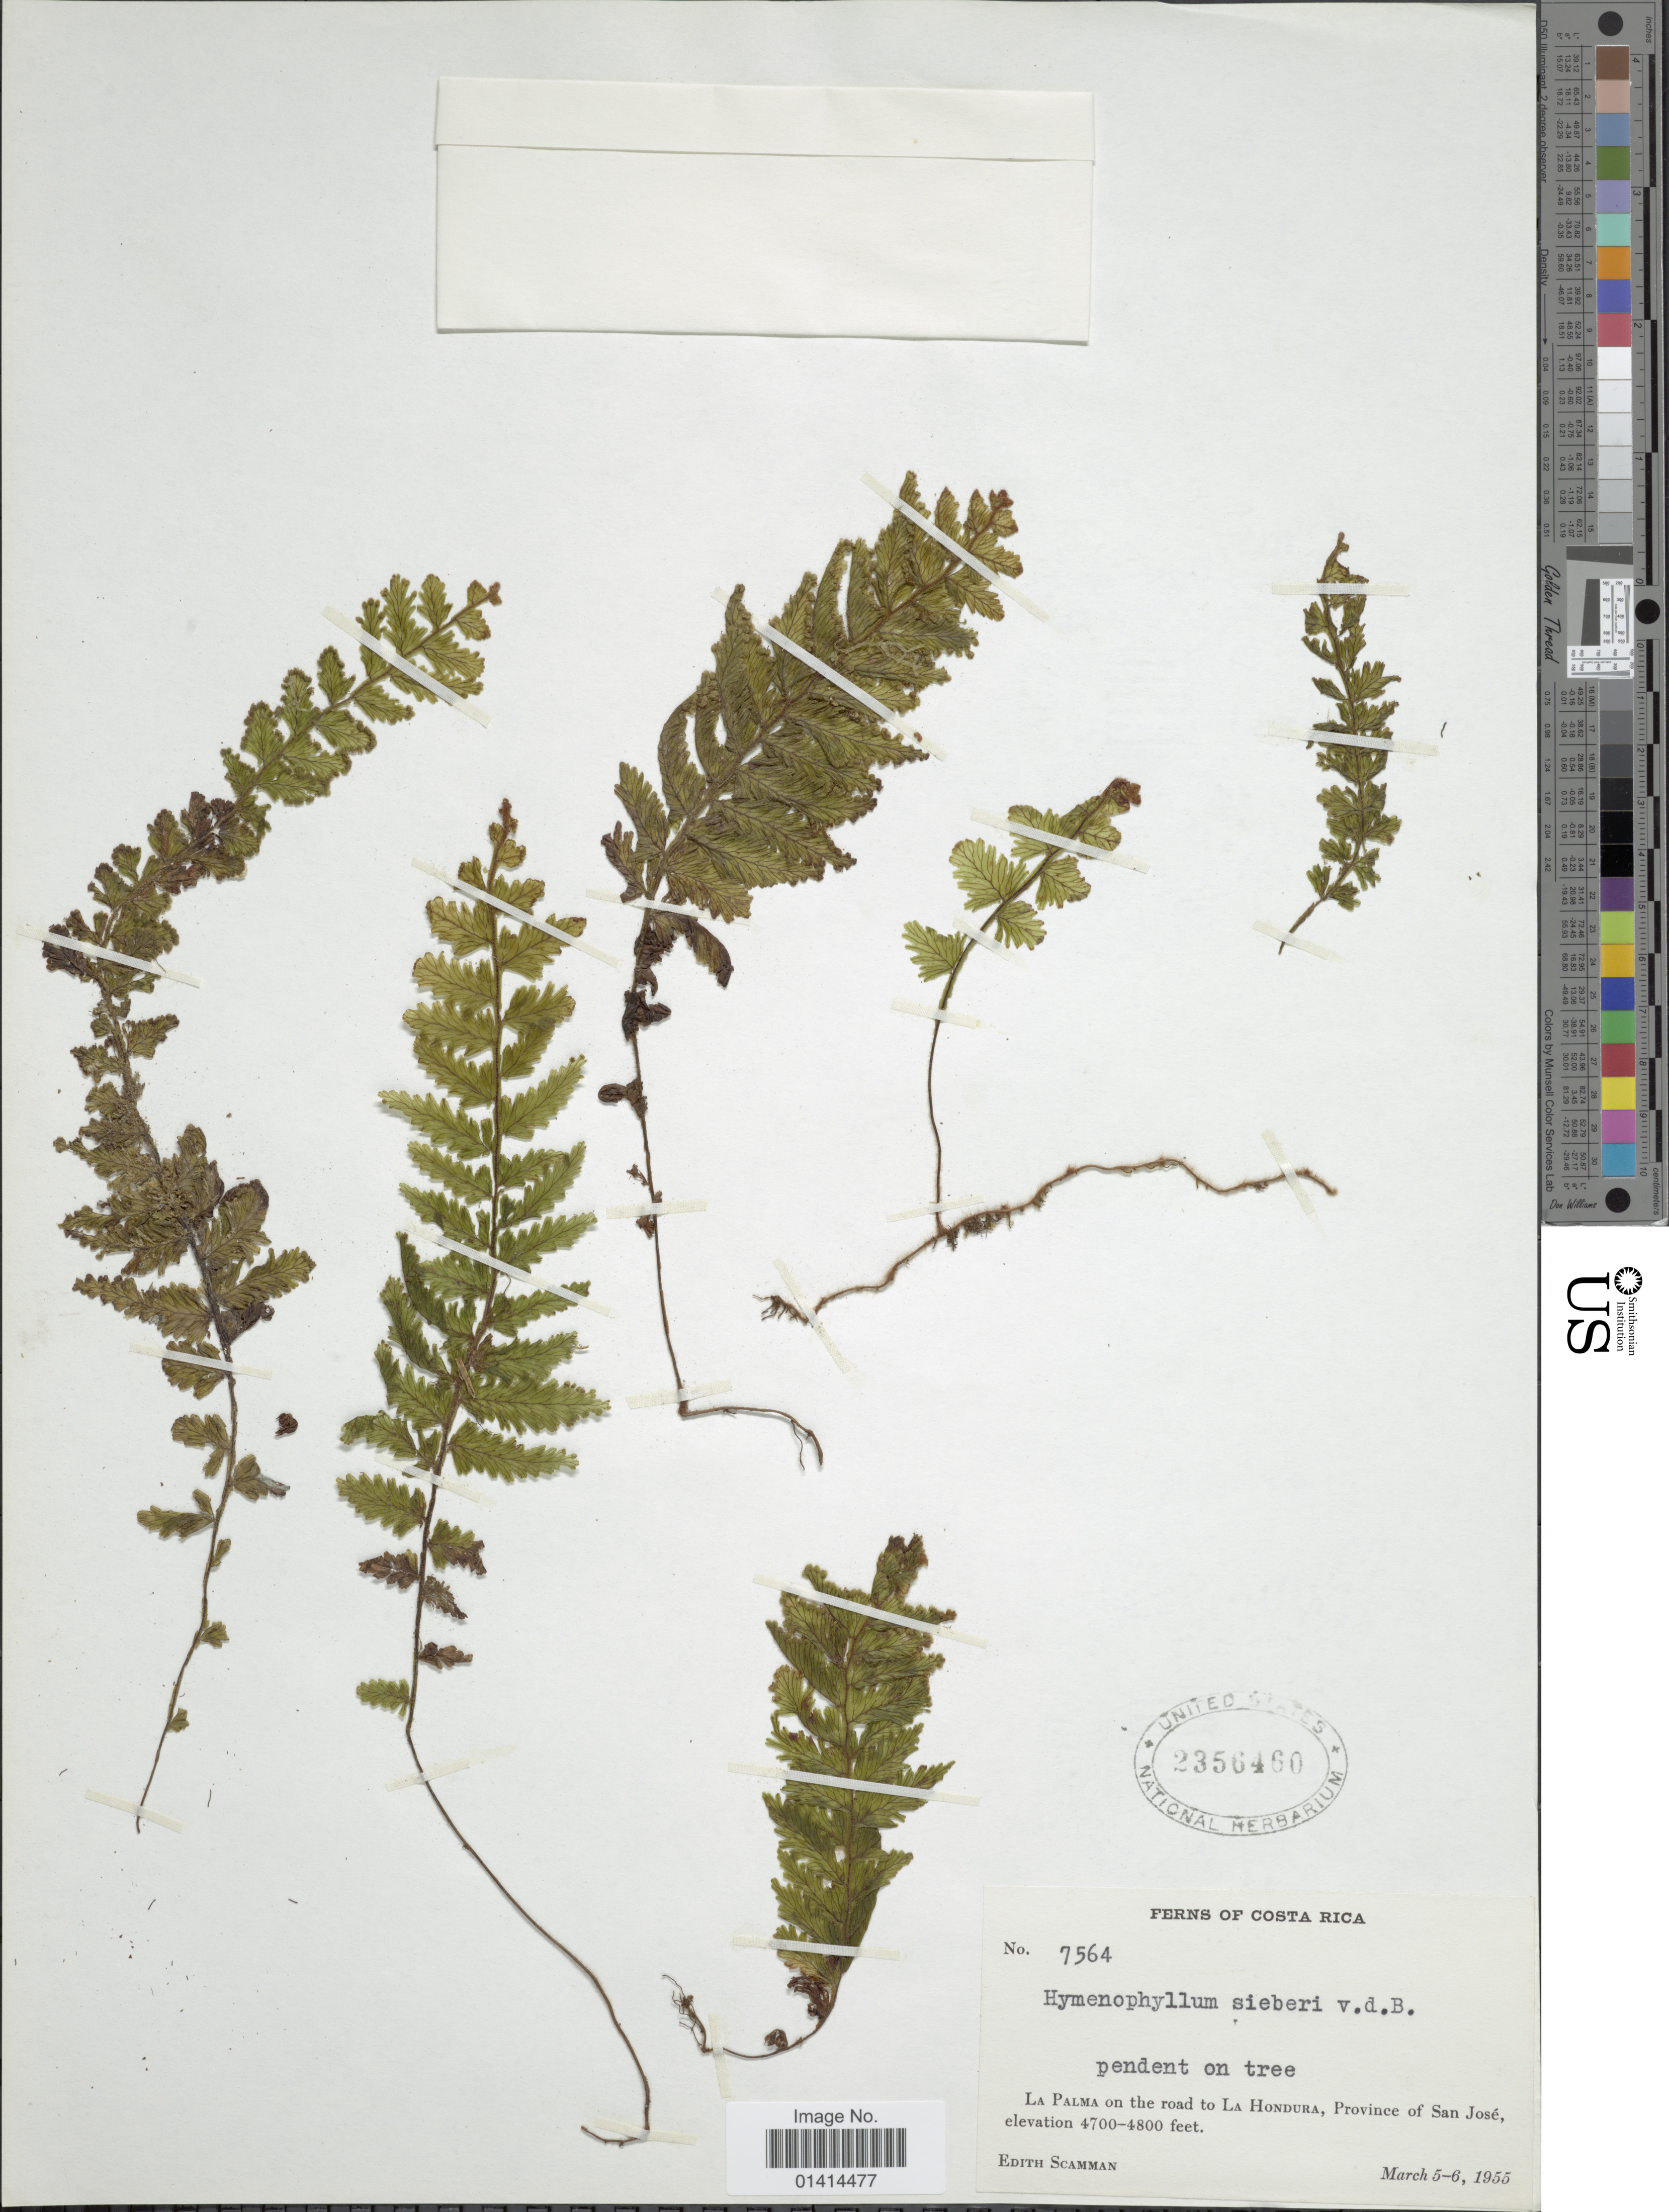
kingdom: Plantae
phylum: Tracheophyta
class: Polypodiopsida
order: Hymenophyllales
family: Hymenophyllaceae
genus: Hymenophyllum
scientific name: Hymenophyllum sieberi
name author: (C. Presl) Bosch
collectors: E. Scamman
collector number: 7564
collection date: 1955-03-05/1955-03-06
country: Costa Rica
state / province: San José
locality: La Palma on the road to La Hondura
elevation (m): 1433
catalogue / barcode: US 2356460